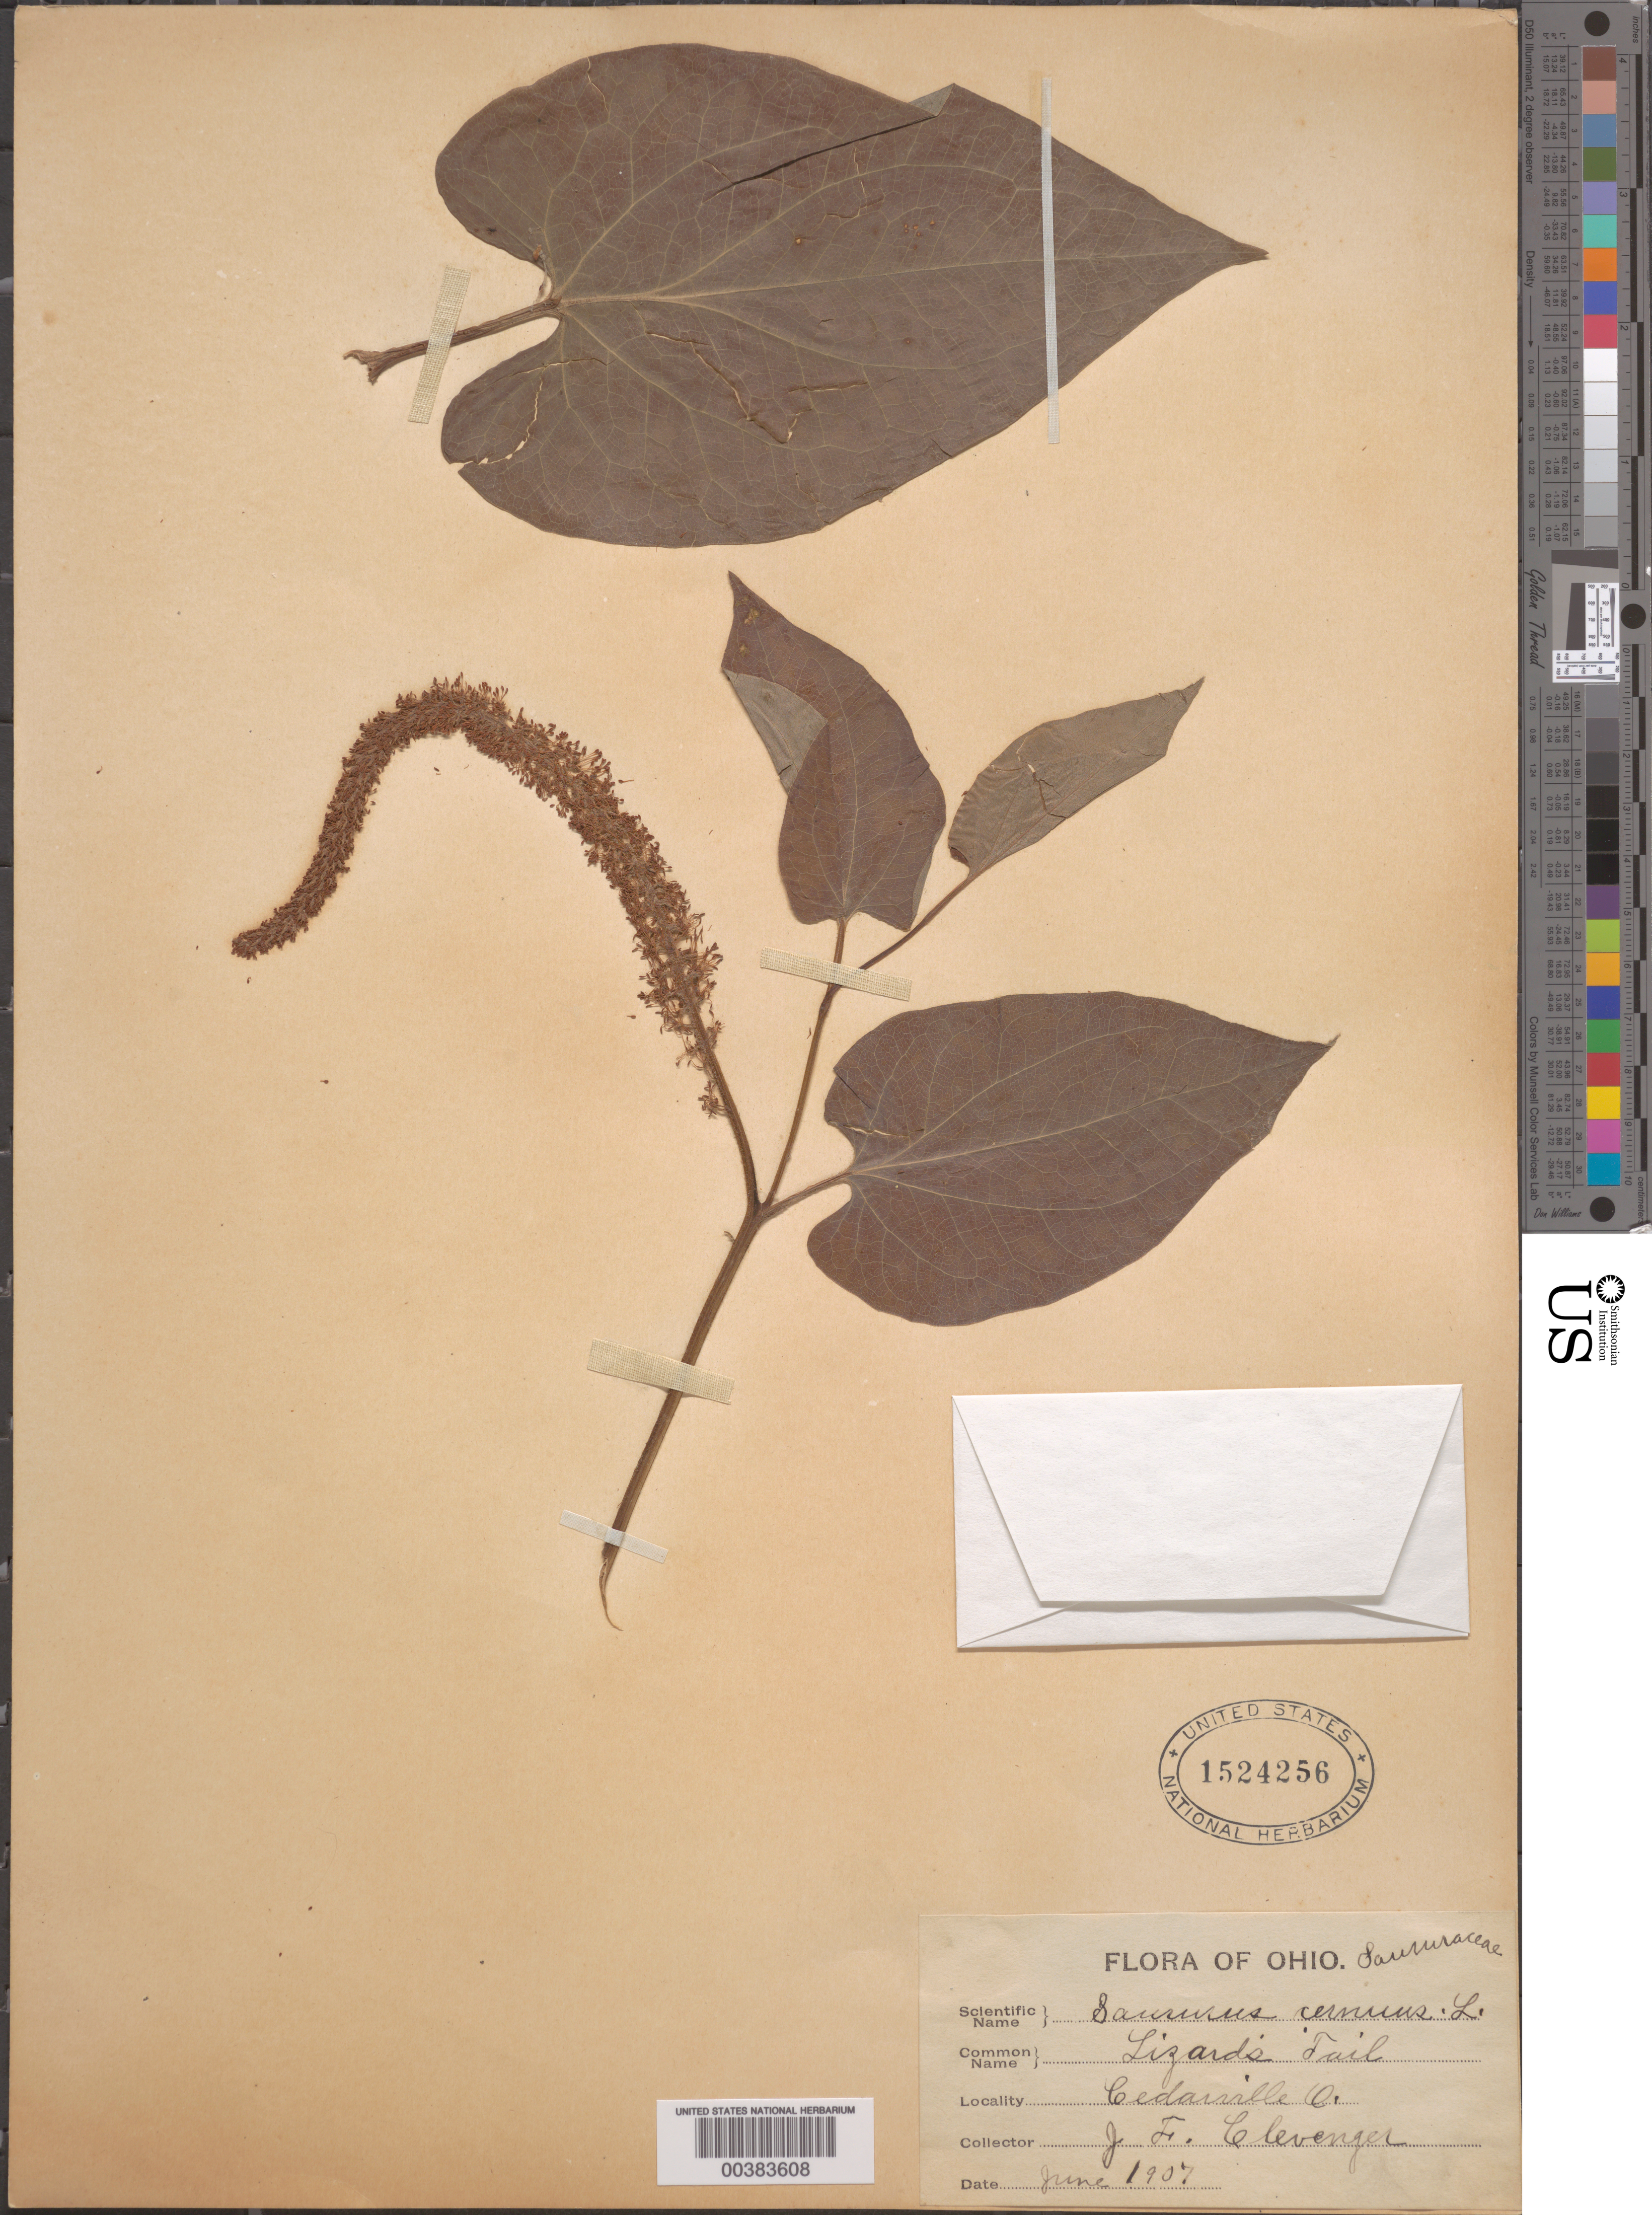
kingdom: Plantae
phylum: Tracheophyta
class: Magnoliopsida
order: Piperales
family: Saururaceae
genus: Saururus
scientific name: Saururus cernuus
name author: L.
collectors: J. F. Clevenger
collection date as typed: Jun 1907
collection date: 1907-06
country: United States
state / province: Ohio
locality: Cedarville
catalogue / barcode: US 1524256